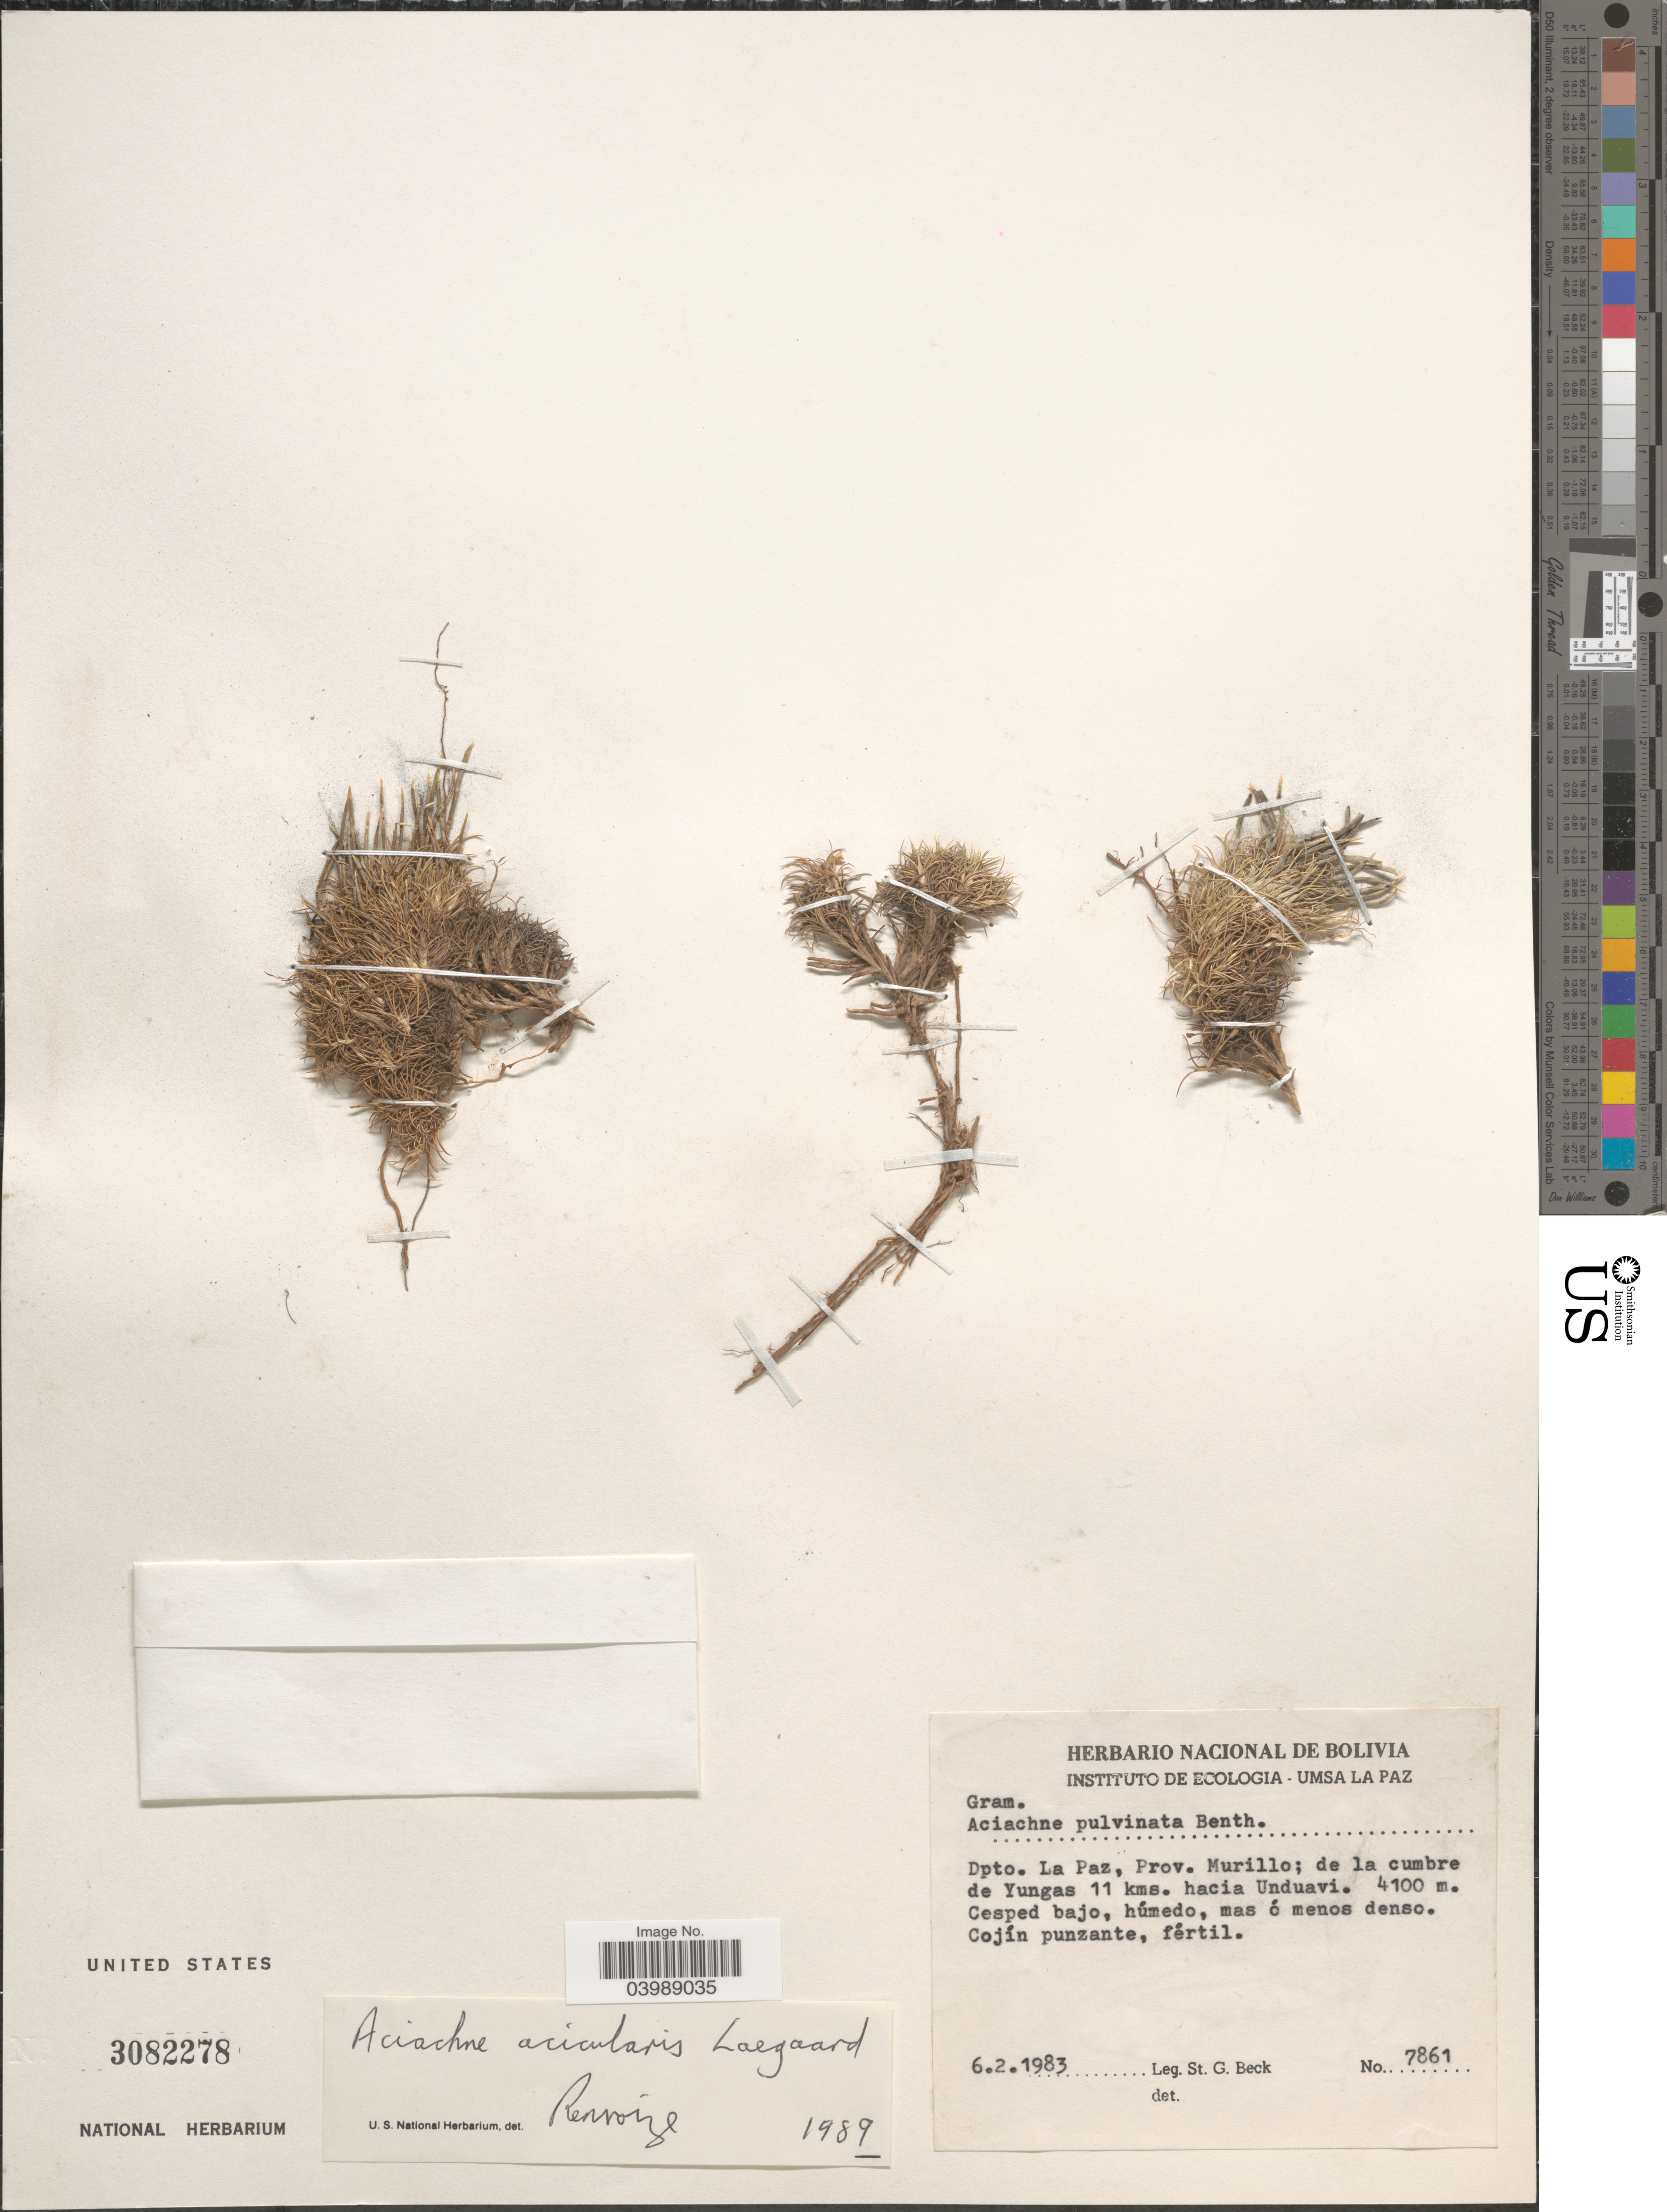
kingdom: Plantae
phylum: Tracheophyta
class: Liliopsida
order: Poales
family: Poaceae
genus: Aciachne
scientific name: Aciachne acicularis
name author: Lægaard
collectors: S. G. Beck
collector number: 7861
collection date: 1983-02-06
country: Bolivia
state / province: La Paz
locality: Dpto. La Paz, Prov. Murillo; de la cumbre de Yungas 11 kms. hacia Unduavi.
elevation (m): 4100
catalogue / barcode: US 3082278